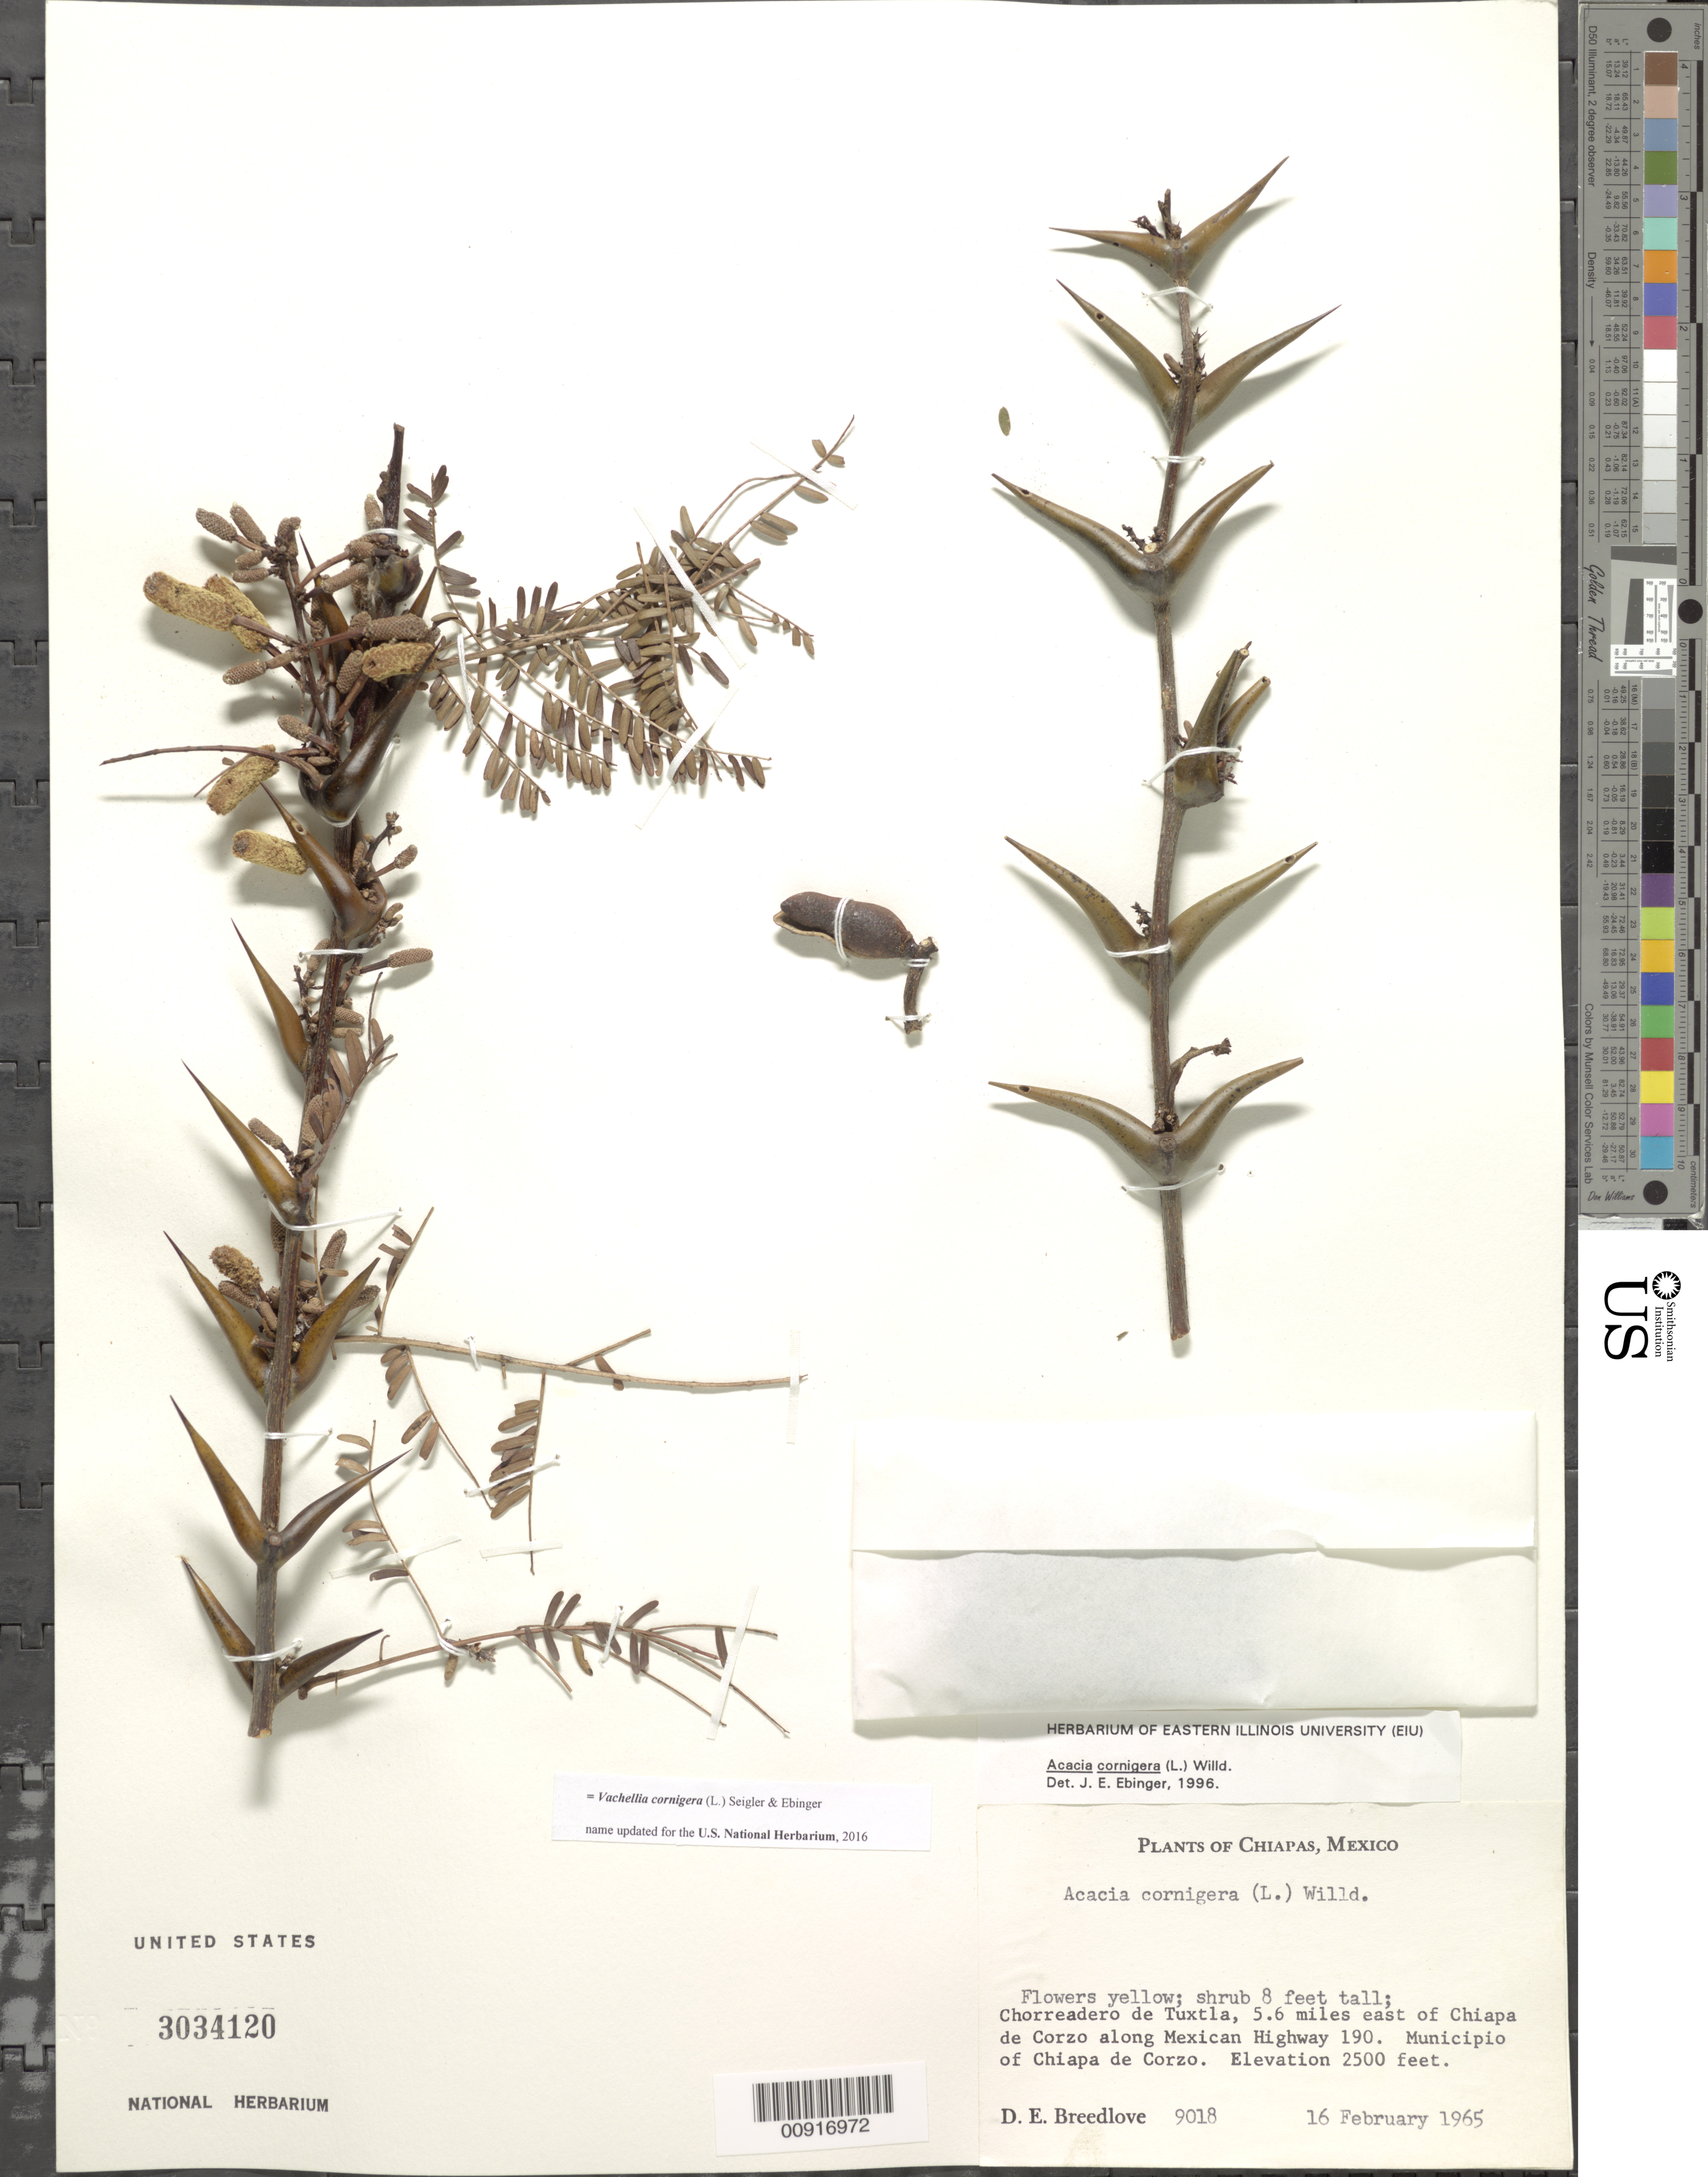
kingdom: Plantae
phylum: Tracheophyta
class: Magnoliopsida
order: Fabales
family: Fabaceae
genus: Vachellia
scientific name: Vachellia cornigera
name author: (L.) Seigler & Ebinger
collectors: D. E. Breedlove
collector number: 9018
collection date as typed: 16 Feb 1965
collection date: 1965-02-16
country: Mexico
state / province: Chiapas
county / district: Chiapa de Corzo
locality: Chorreadero de Tuxtla, 5.6 miles east of Chiapa de Corzo along Mexican Highway 190. Municipio of Chiapa de Corzo, Chiapas.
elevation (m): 762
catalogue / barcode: US 3034120